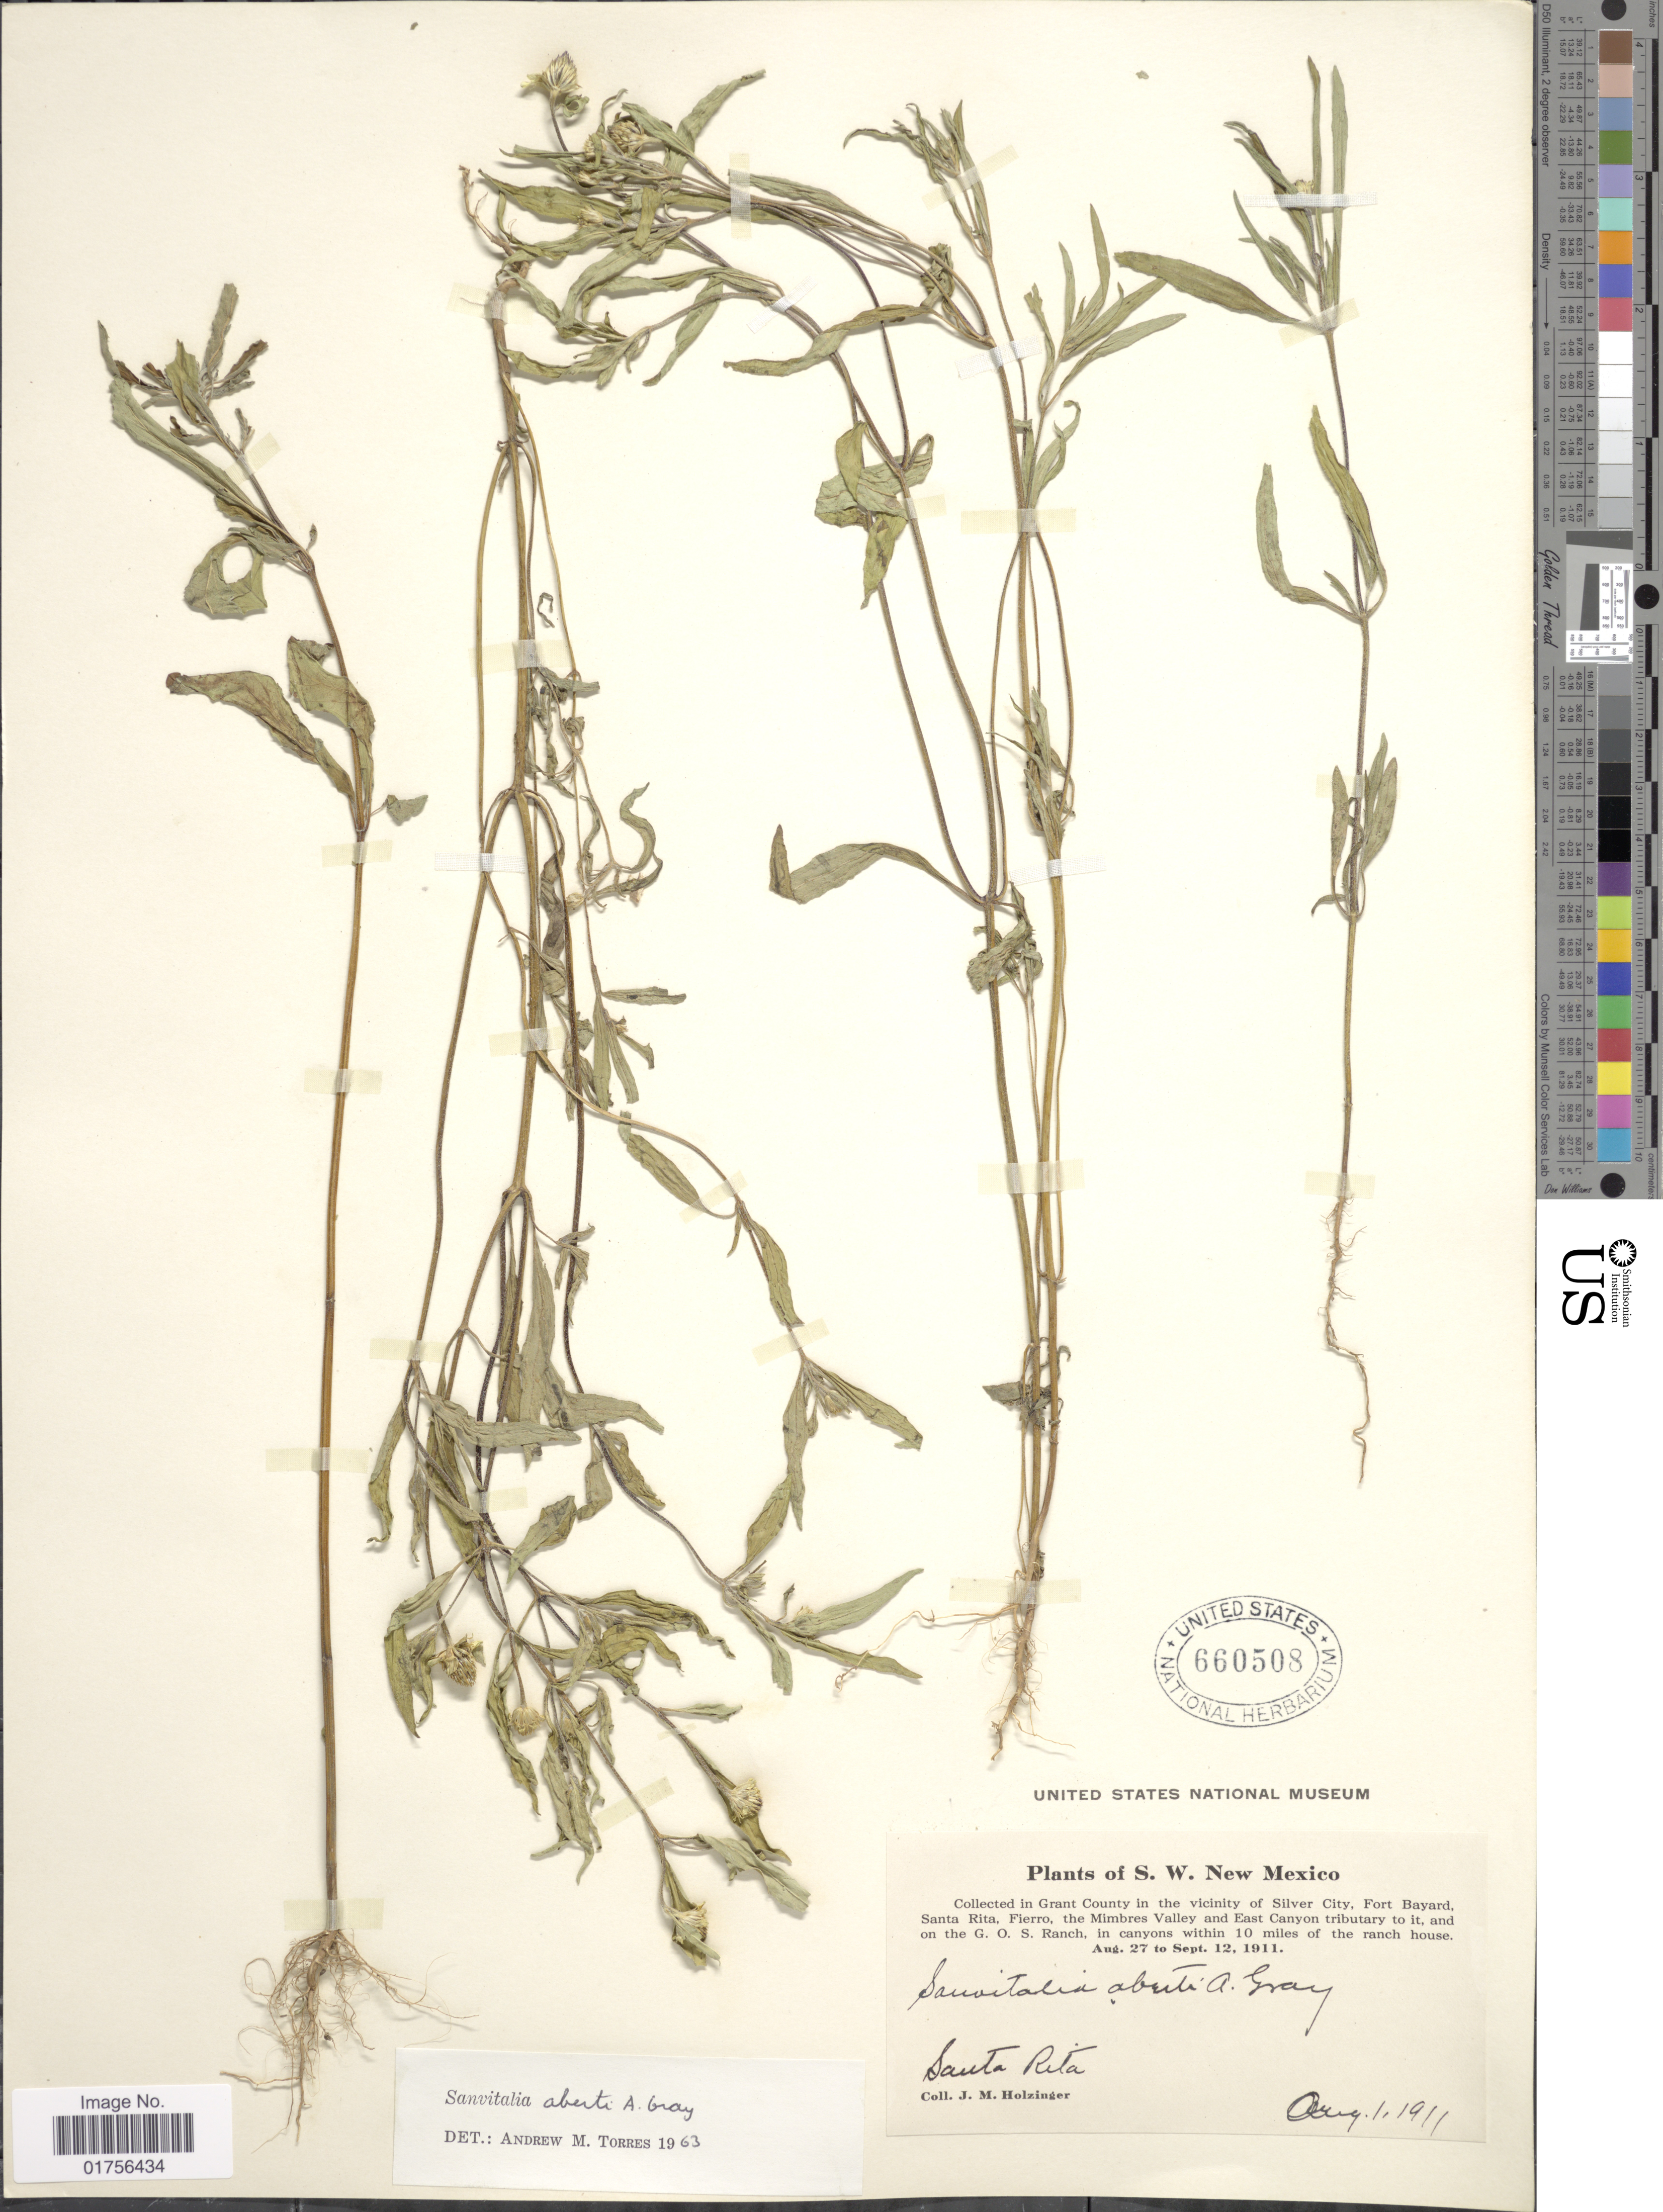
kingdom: Plantae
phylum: Tracheophyta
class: Magnoliopsida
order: Asterales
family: Asteraceae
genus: Sanvitalia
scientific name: Sanvitalia aberti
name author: A. Gray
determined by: Skibicki, Samuel V.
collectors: J. M. Holzinger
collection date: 1911-08-01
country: United States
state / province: New Mexico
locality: S. W. New Mexico, In Grant County in the vicinity of Silver City, Fort Bayard, Santa Rita, Fierro, the Mimbres Valley and East Canyon tributary to it, and on the G. O. S. Ranch, in canyons within 10 miles of the ranch house, Santa Rita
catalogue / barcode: US 660508